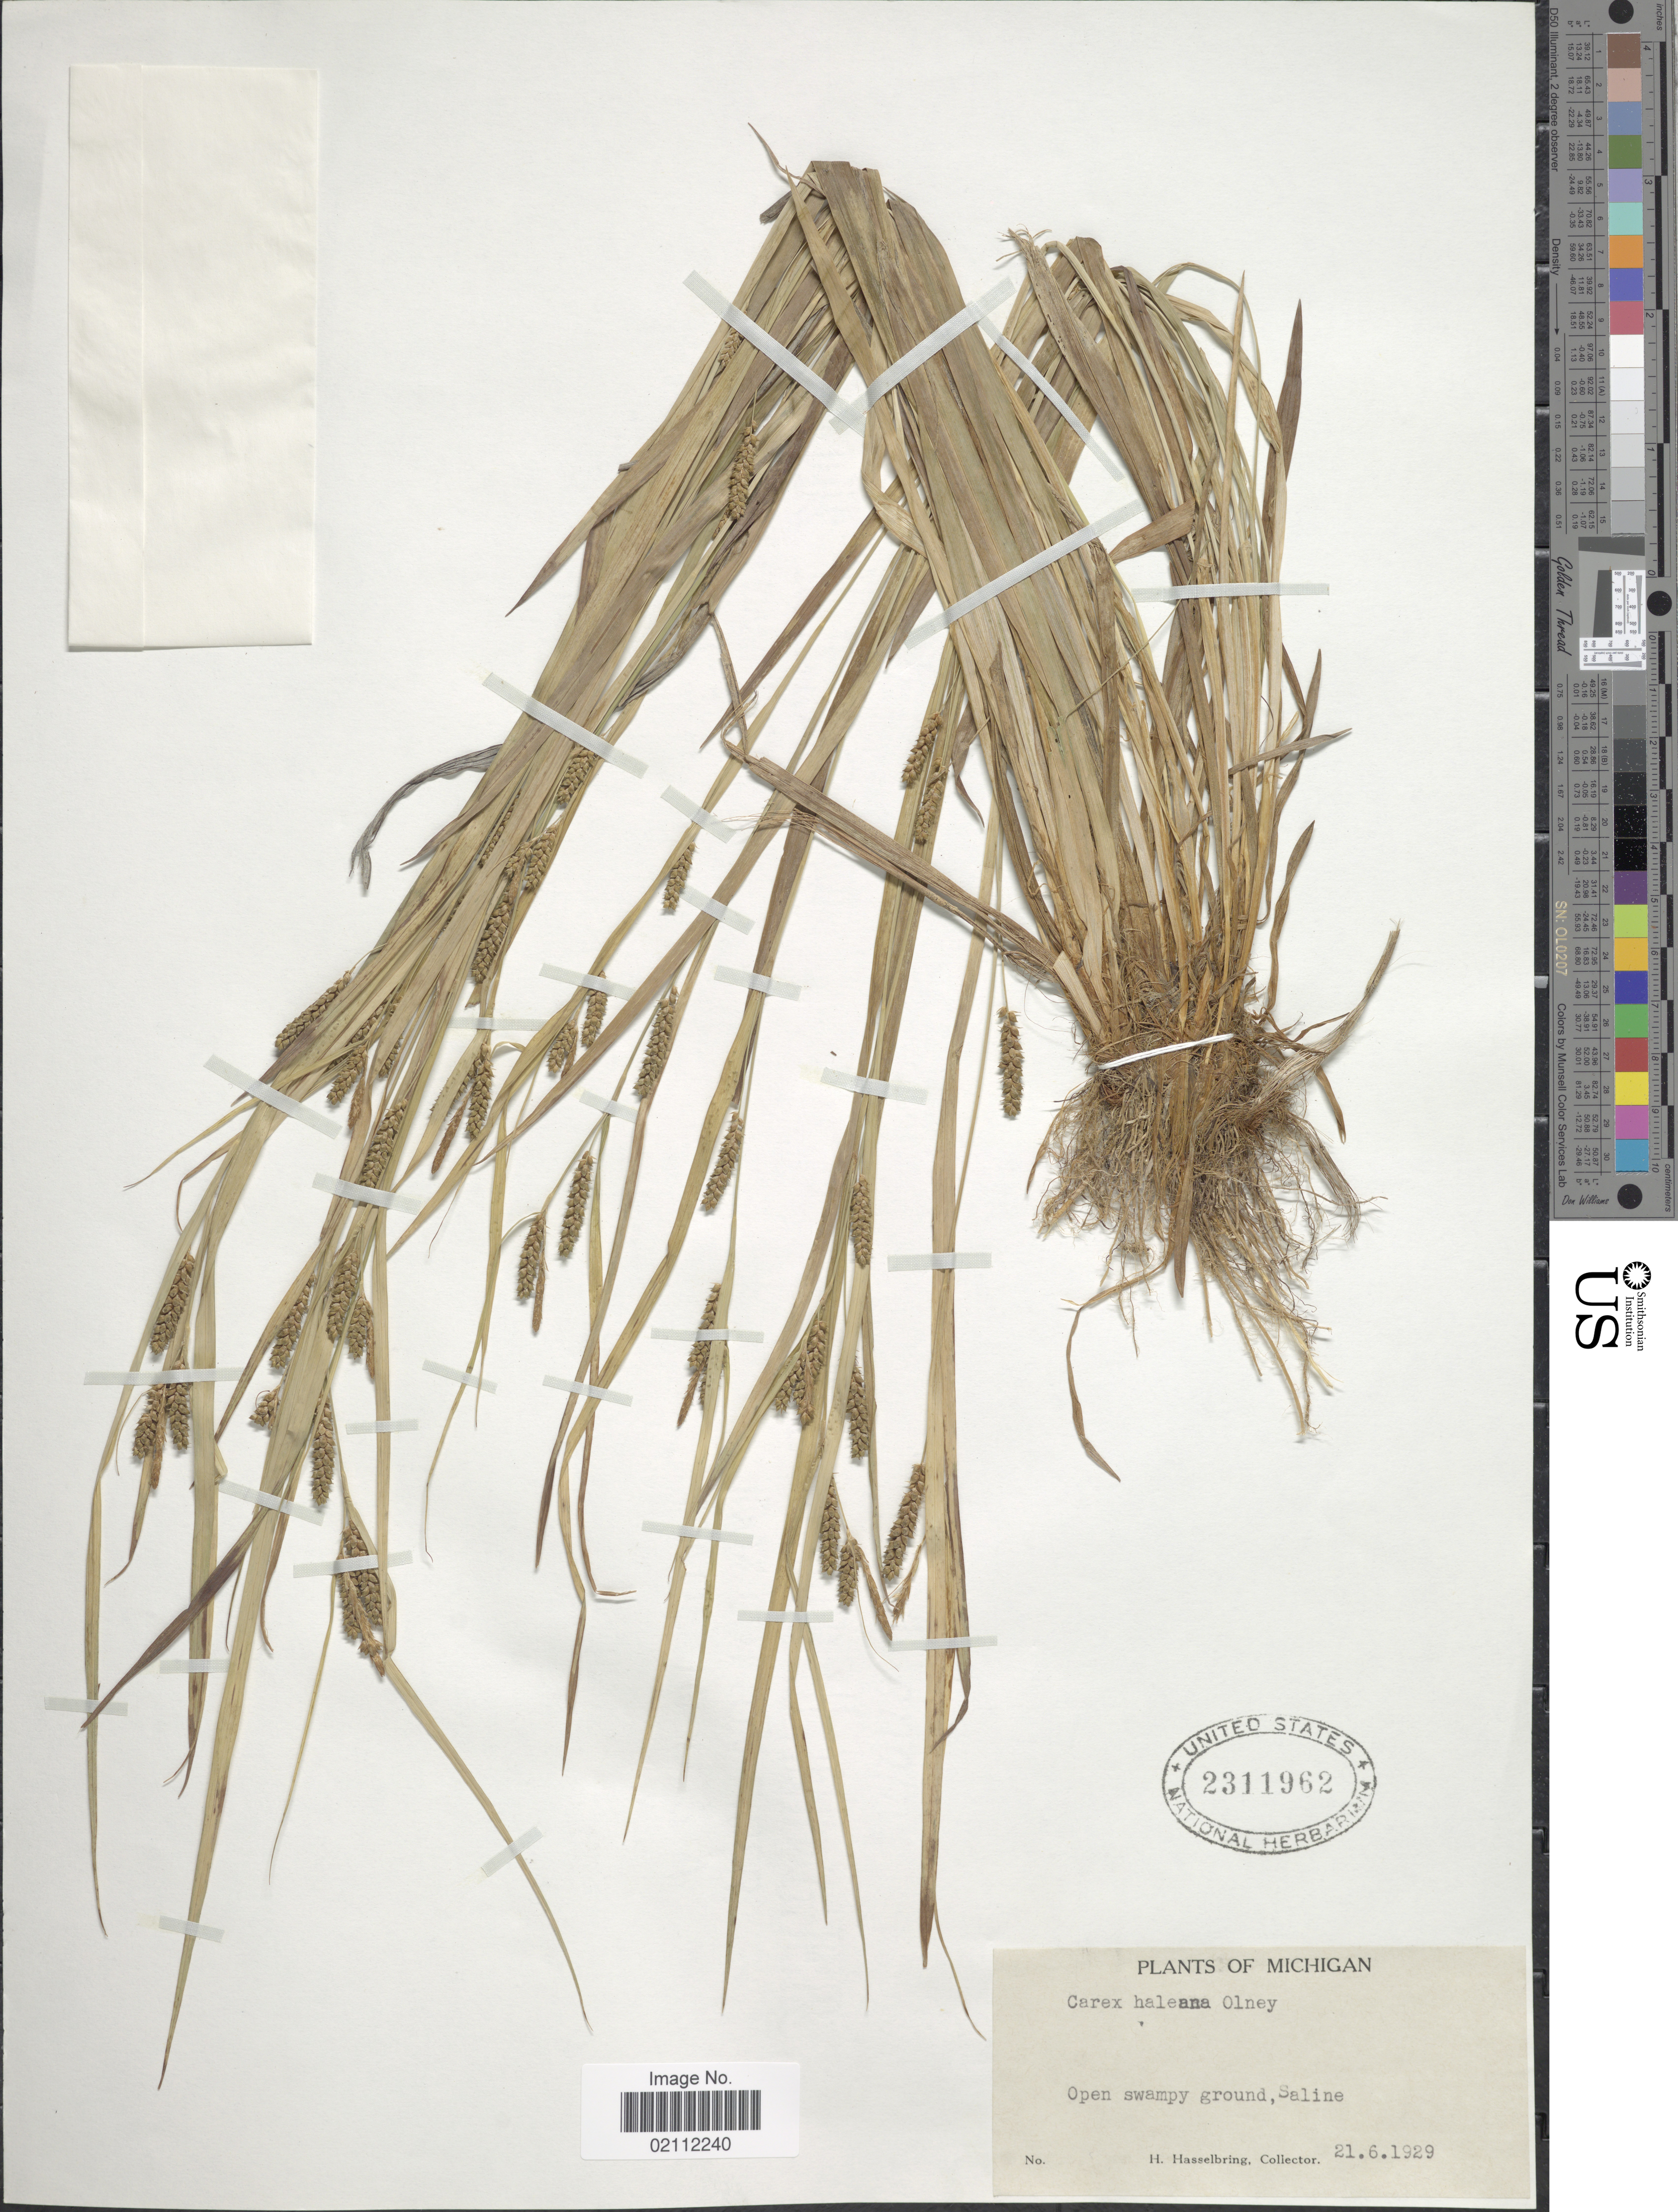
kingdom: Plantae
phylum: Tracheophyta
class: Liliopsida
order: Poales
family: Cyperaceae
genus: Carex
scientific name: Carex granularis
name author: Muhl. ex Willd.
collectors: H. Hasselbring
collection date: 1929-06-21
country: United States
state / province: Michigan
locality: Saline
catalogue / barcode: US 2311962